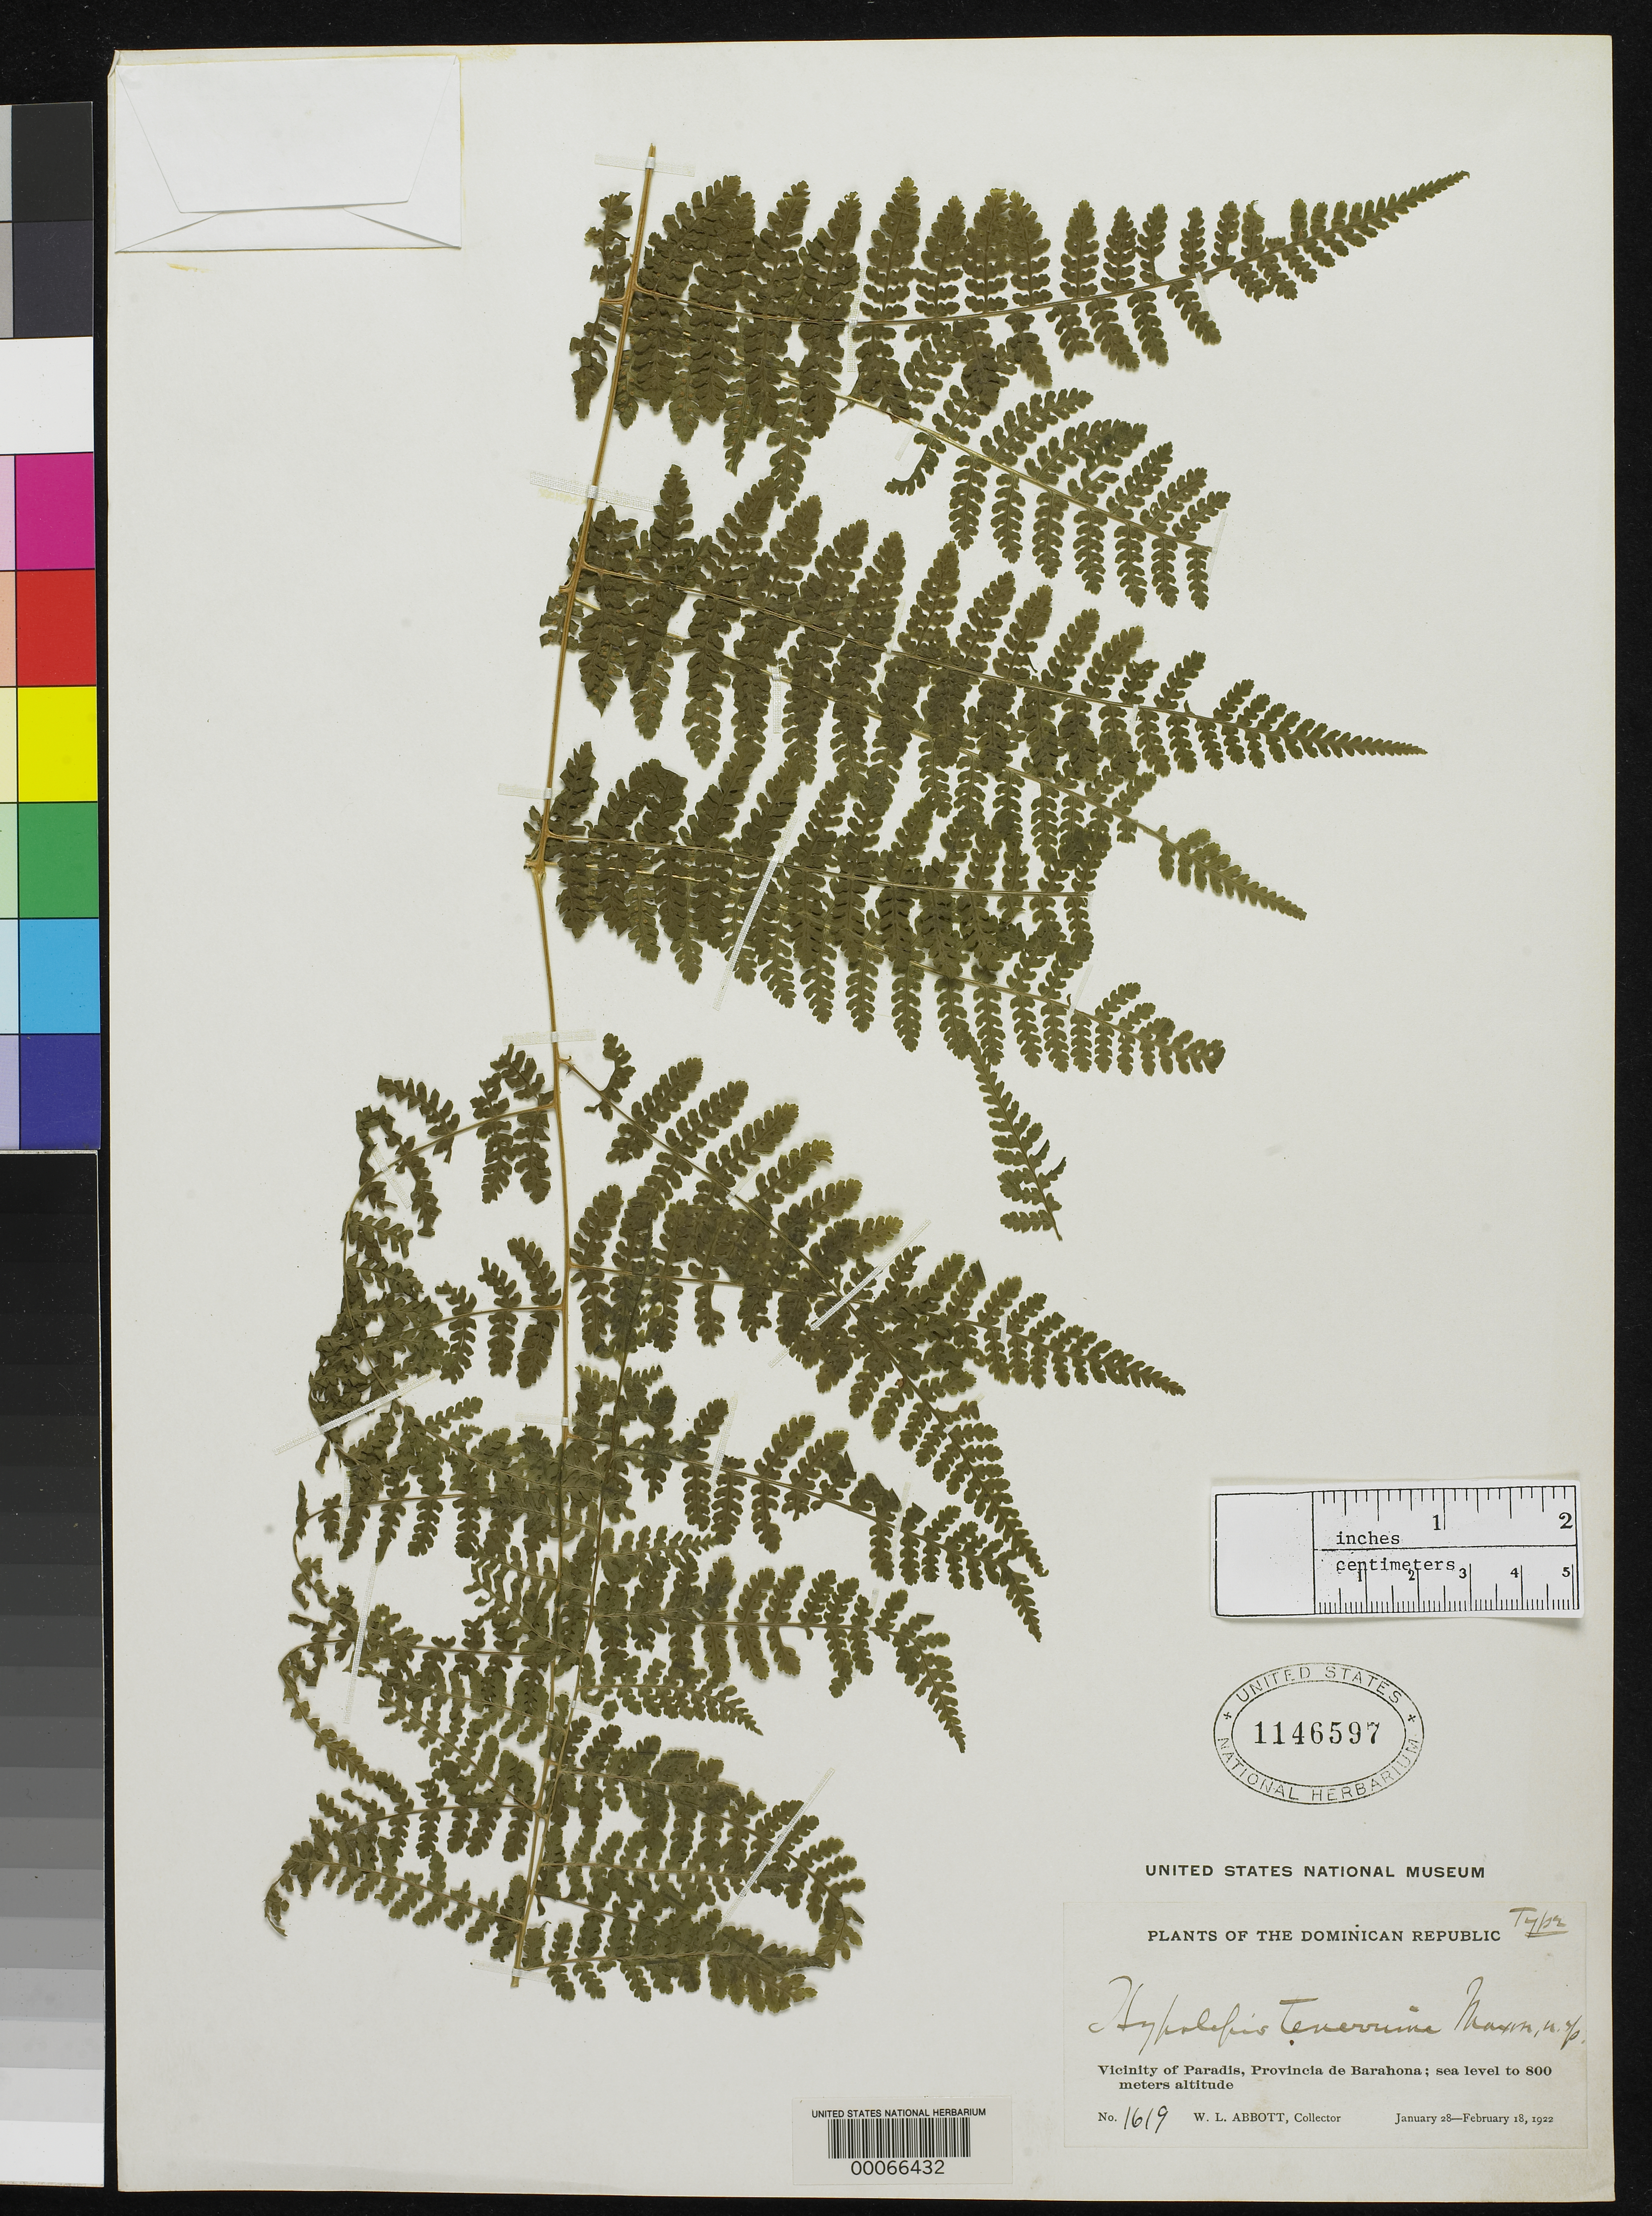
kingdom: Plantae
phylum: Tracheophyta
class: Polypodiopsida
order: Polypodiales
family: Dennstaedtiaceae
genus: Hypolepis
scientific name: Hypolepis tenerrima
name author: Maxon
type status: Holotype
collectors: W. L. Abbott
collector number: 1619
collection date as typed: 28 Jan 1922 to 18 Feb 1922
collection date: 1922-01-28/1922-02-18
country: Dominican Republic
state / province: Barahona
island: Hispaniola Island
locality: Vicinity of Paradise.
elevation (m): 800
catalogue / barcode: US 1146597